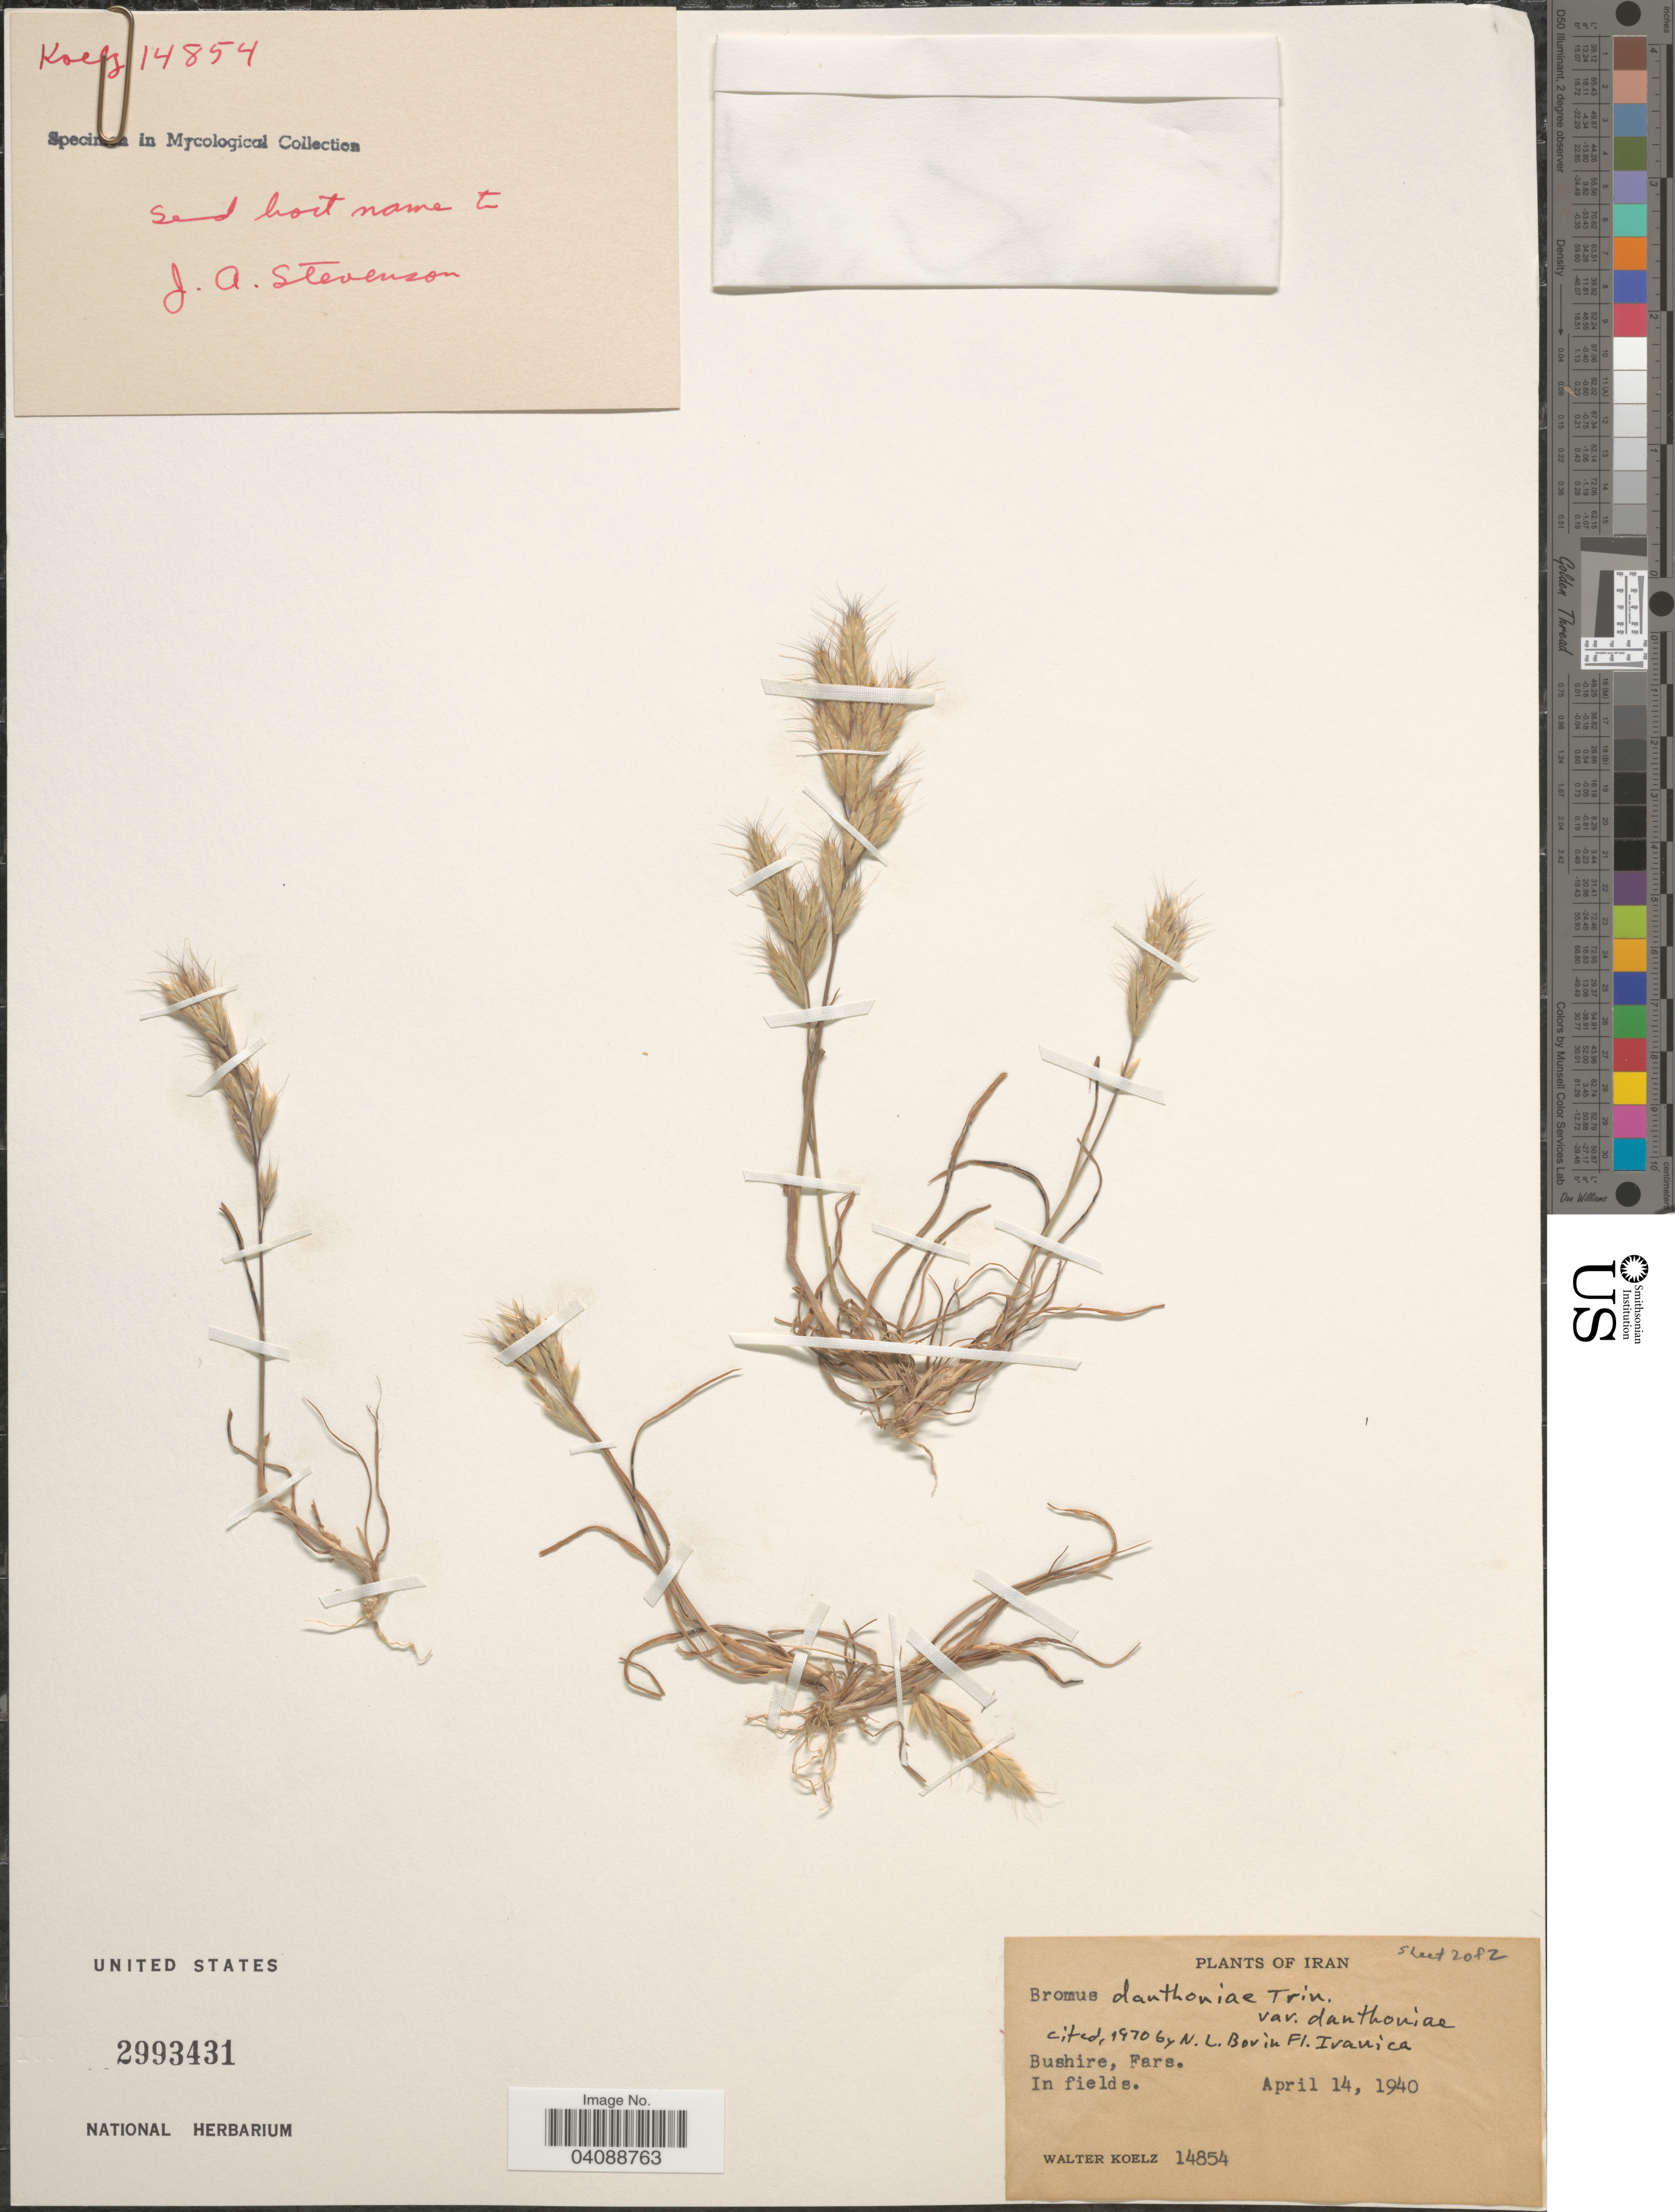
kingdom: Plantae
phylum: Tracheophyta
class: Liliopsida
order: Poales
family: Poaceae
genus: Bromus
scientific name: Bromus danthoniae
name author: Trin. ex C.A. Mey.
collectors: W. N. Koelz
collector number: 14854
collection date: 1940-04-14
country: Iran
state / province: Fars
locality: Bushire, Fars.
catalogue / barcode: US 2993431